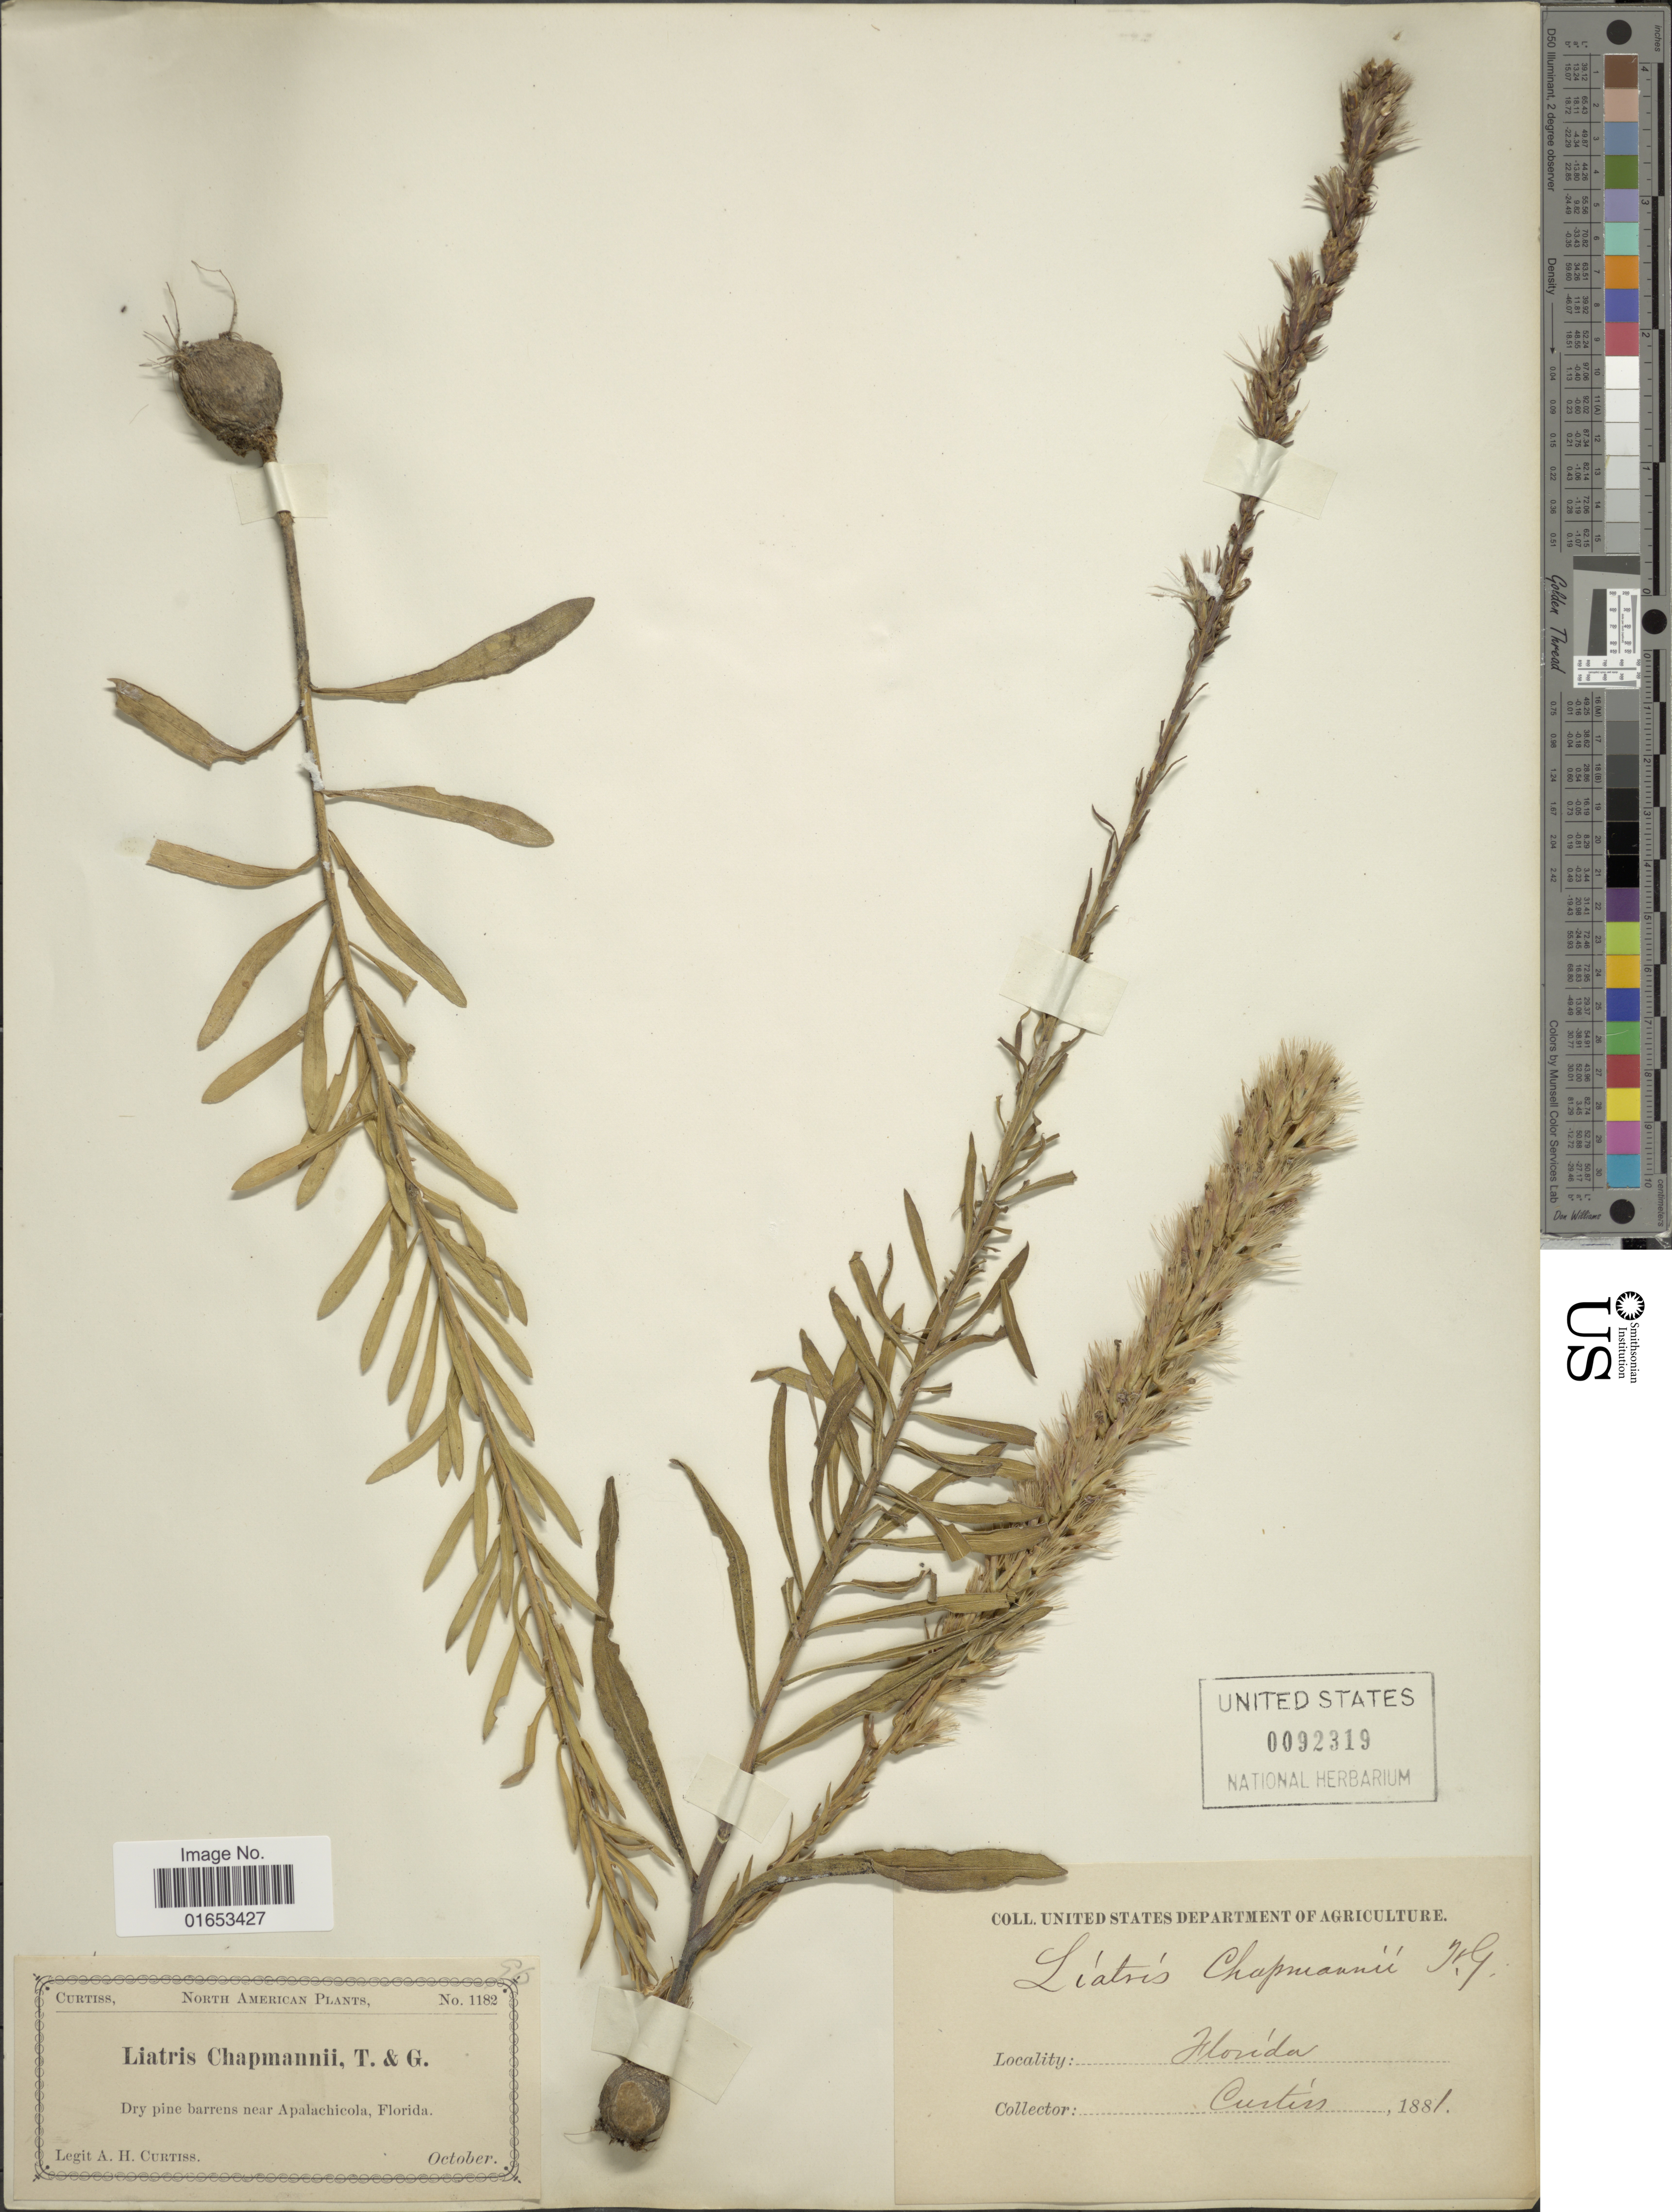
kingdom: Plantae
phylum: Tracheophyta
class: Magnoliopsida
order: Asterales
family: Asteraceae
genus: Liatris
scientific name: Liatris chapmanii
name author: Torr. & A. Gray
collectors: A. H. Curtiss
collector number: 1182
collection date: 1881-10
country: United States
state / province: Florida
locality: Dry Pine barrens near Apalachicola, North America Plant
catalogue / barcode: US 92319